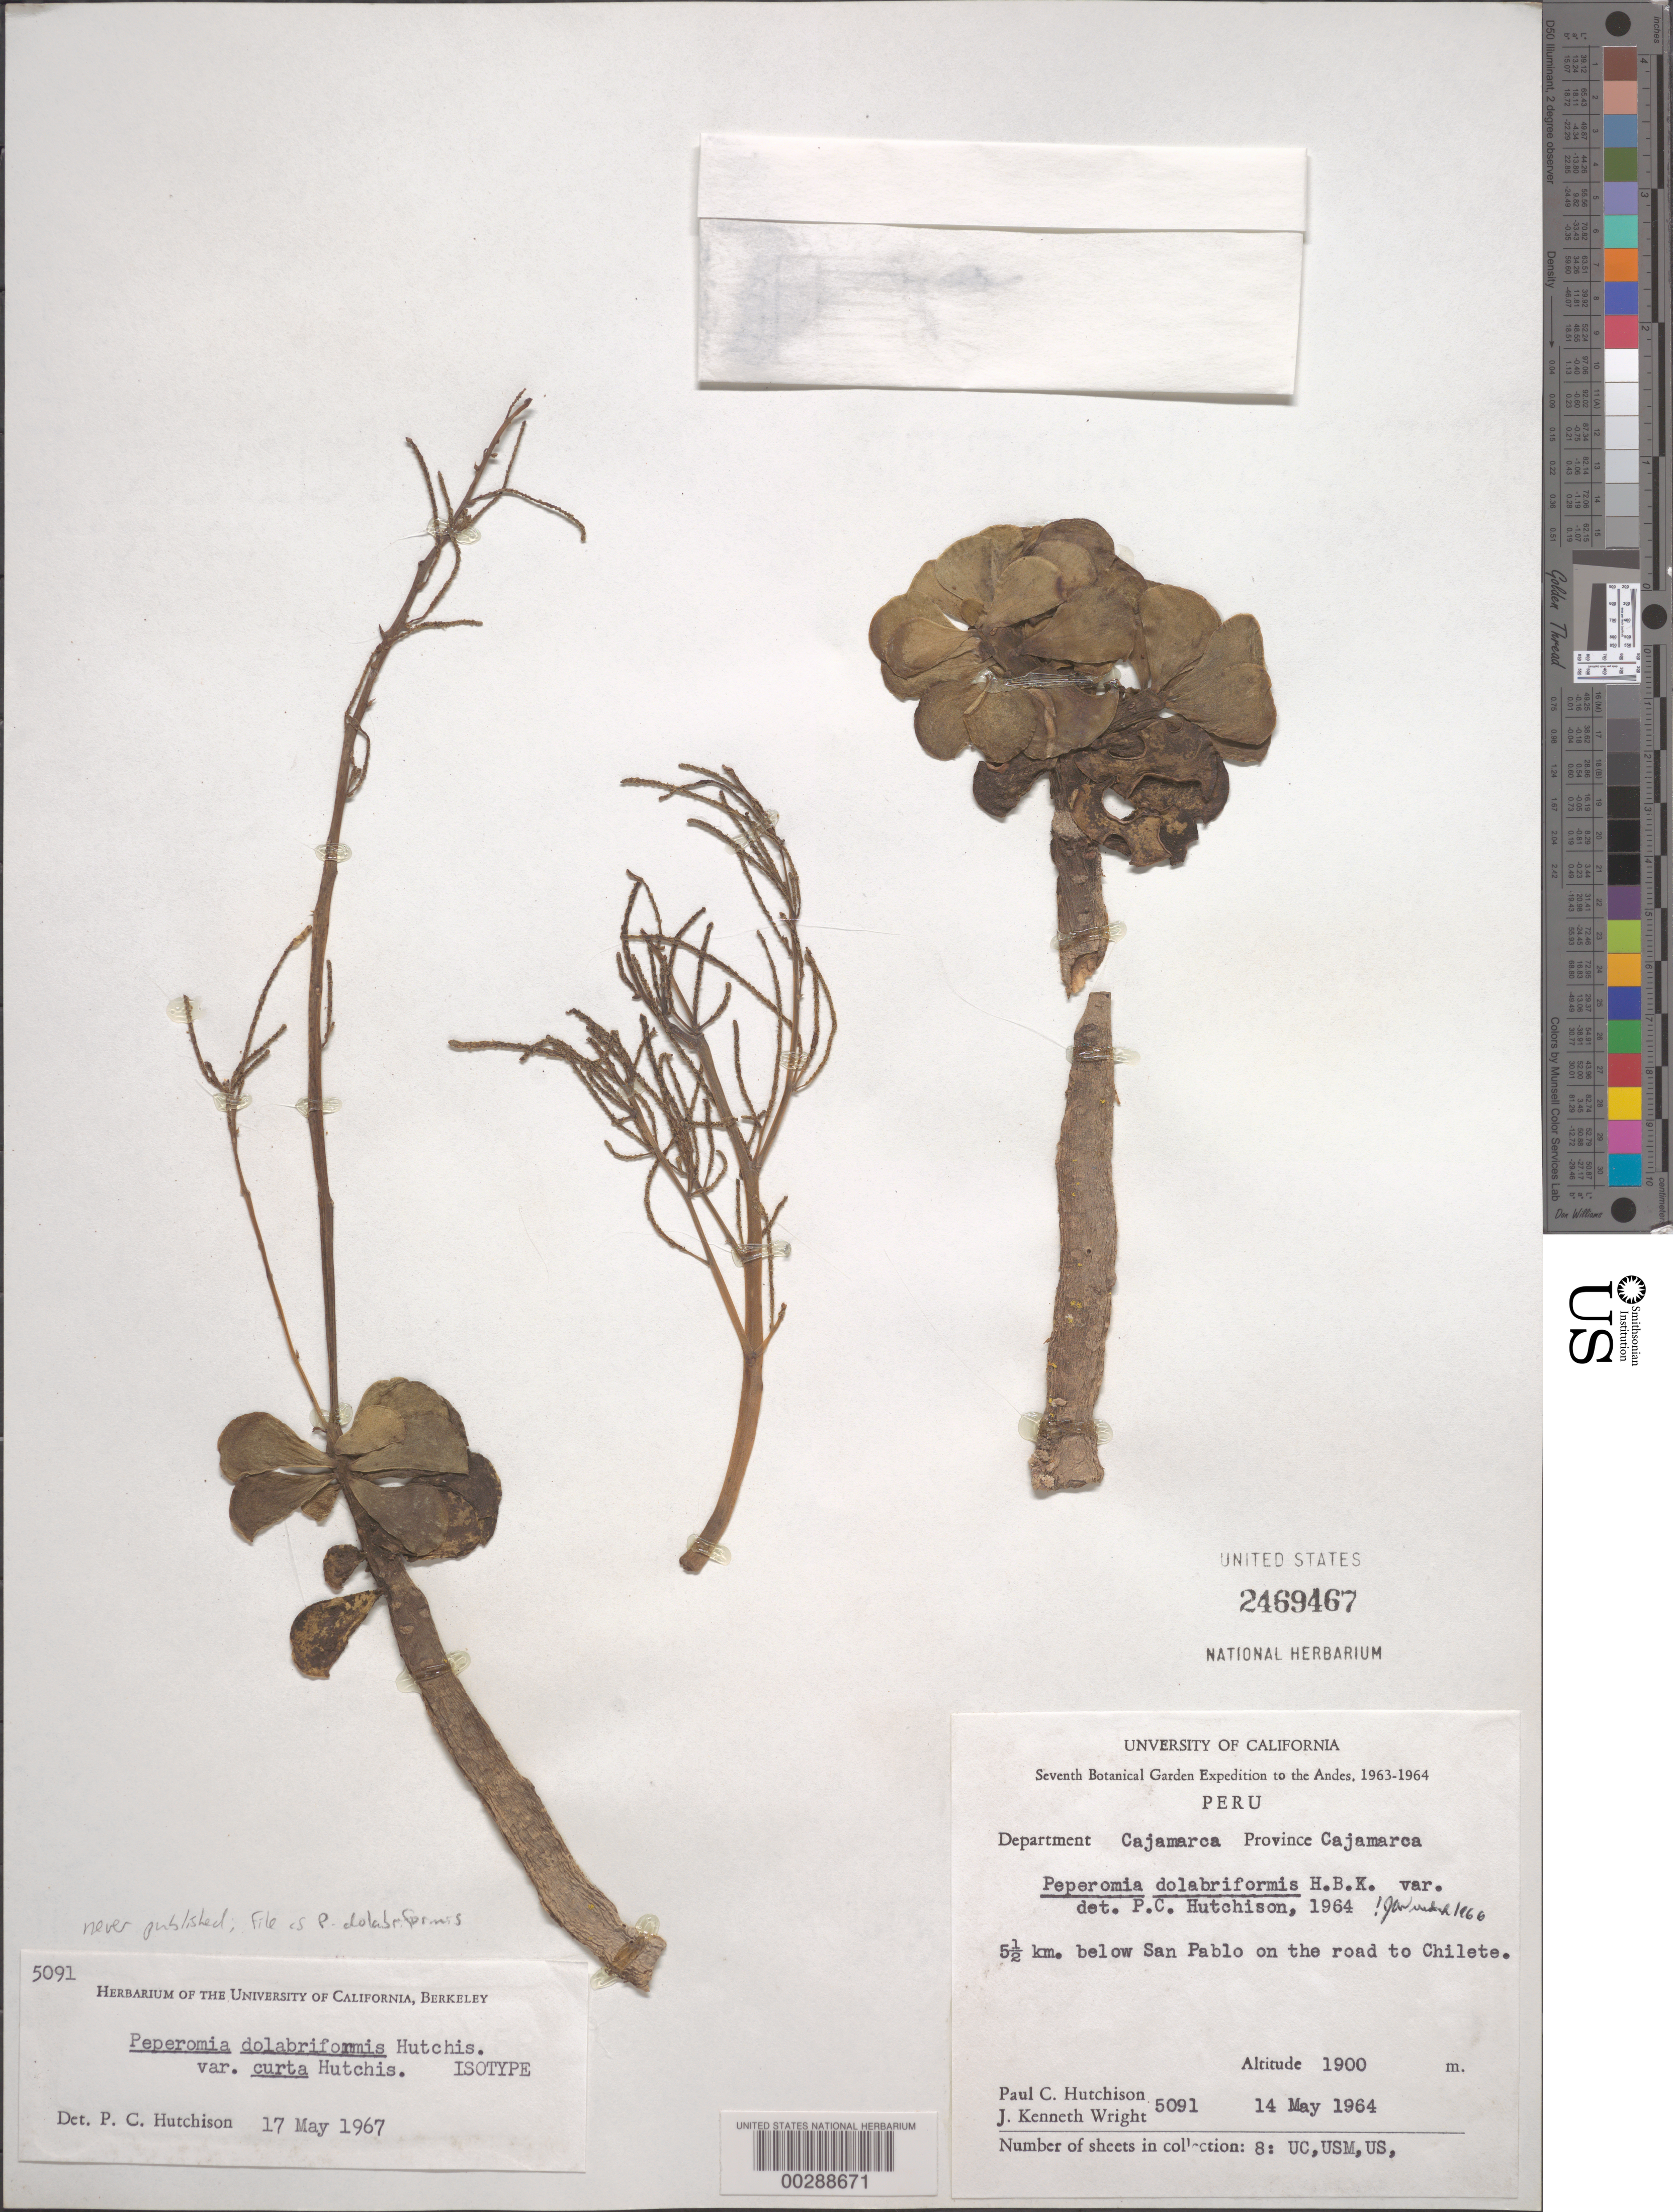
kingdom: Plantae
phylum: Tracheophyta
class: Magnoliopsida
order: Piperales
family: Piperaceae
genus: Peperomia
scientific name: Peperomia dolabriformis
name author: Kunth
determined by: Hutchison, Paul C.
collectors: P. C. Hutchison & J. K. Wright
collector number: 5091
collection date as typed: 14 May 1964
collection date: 1964-05-14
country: Peru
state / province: Cajamarca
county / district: Cajamarca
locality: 5.5 km below San Pablo on road to Chilete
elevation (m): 1600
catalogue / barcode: US 2469467